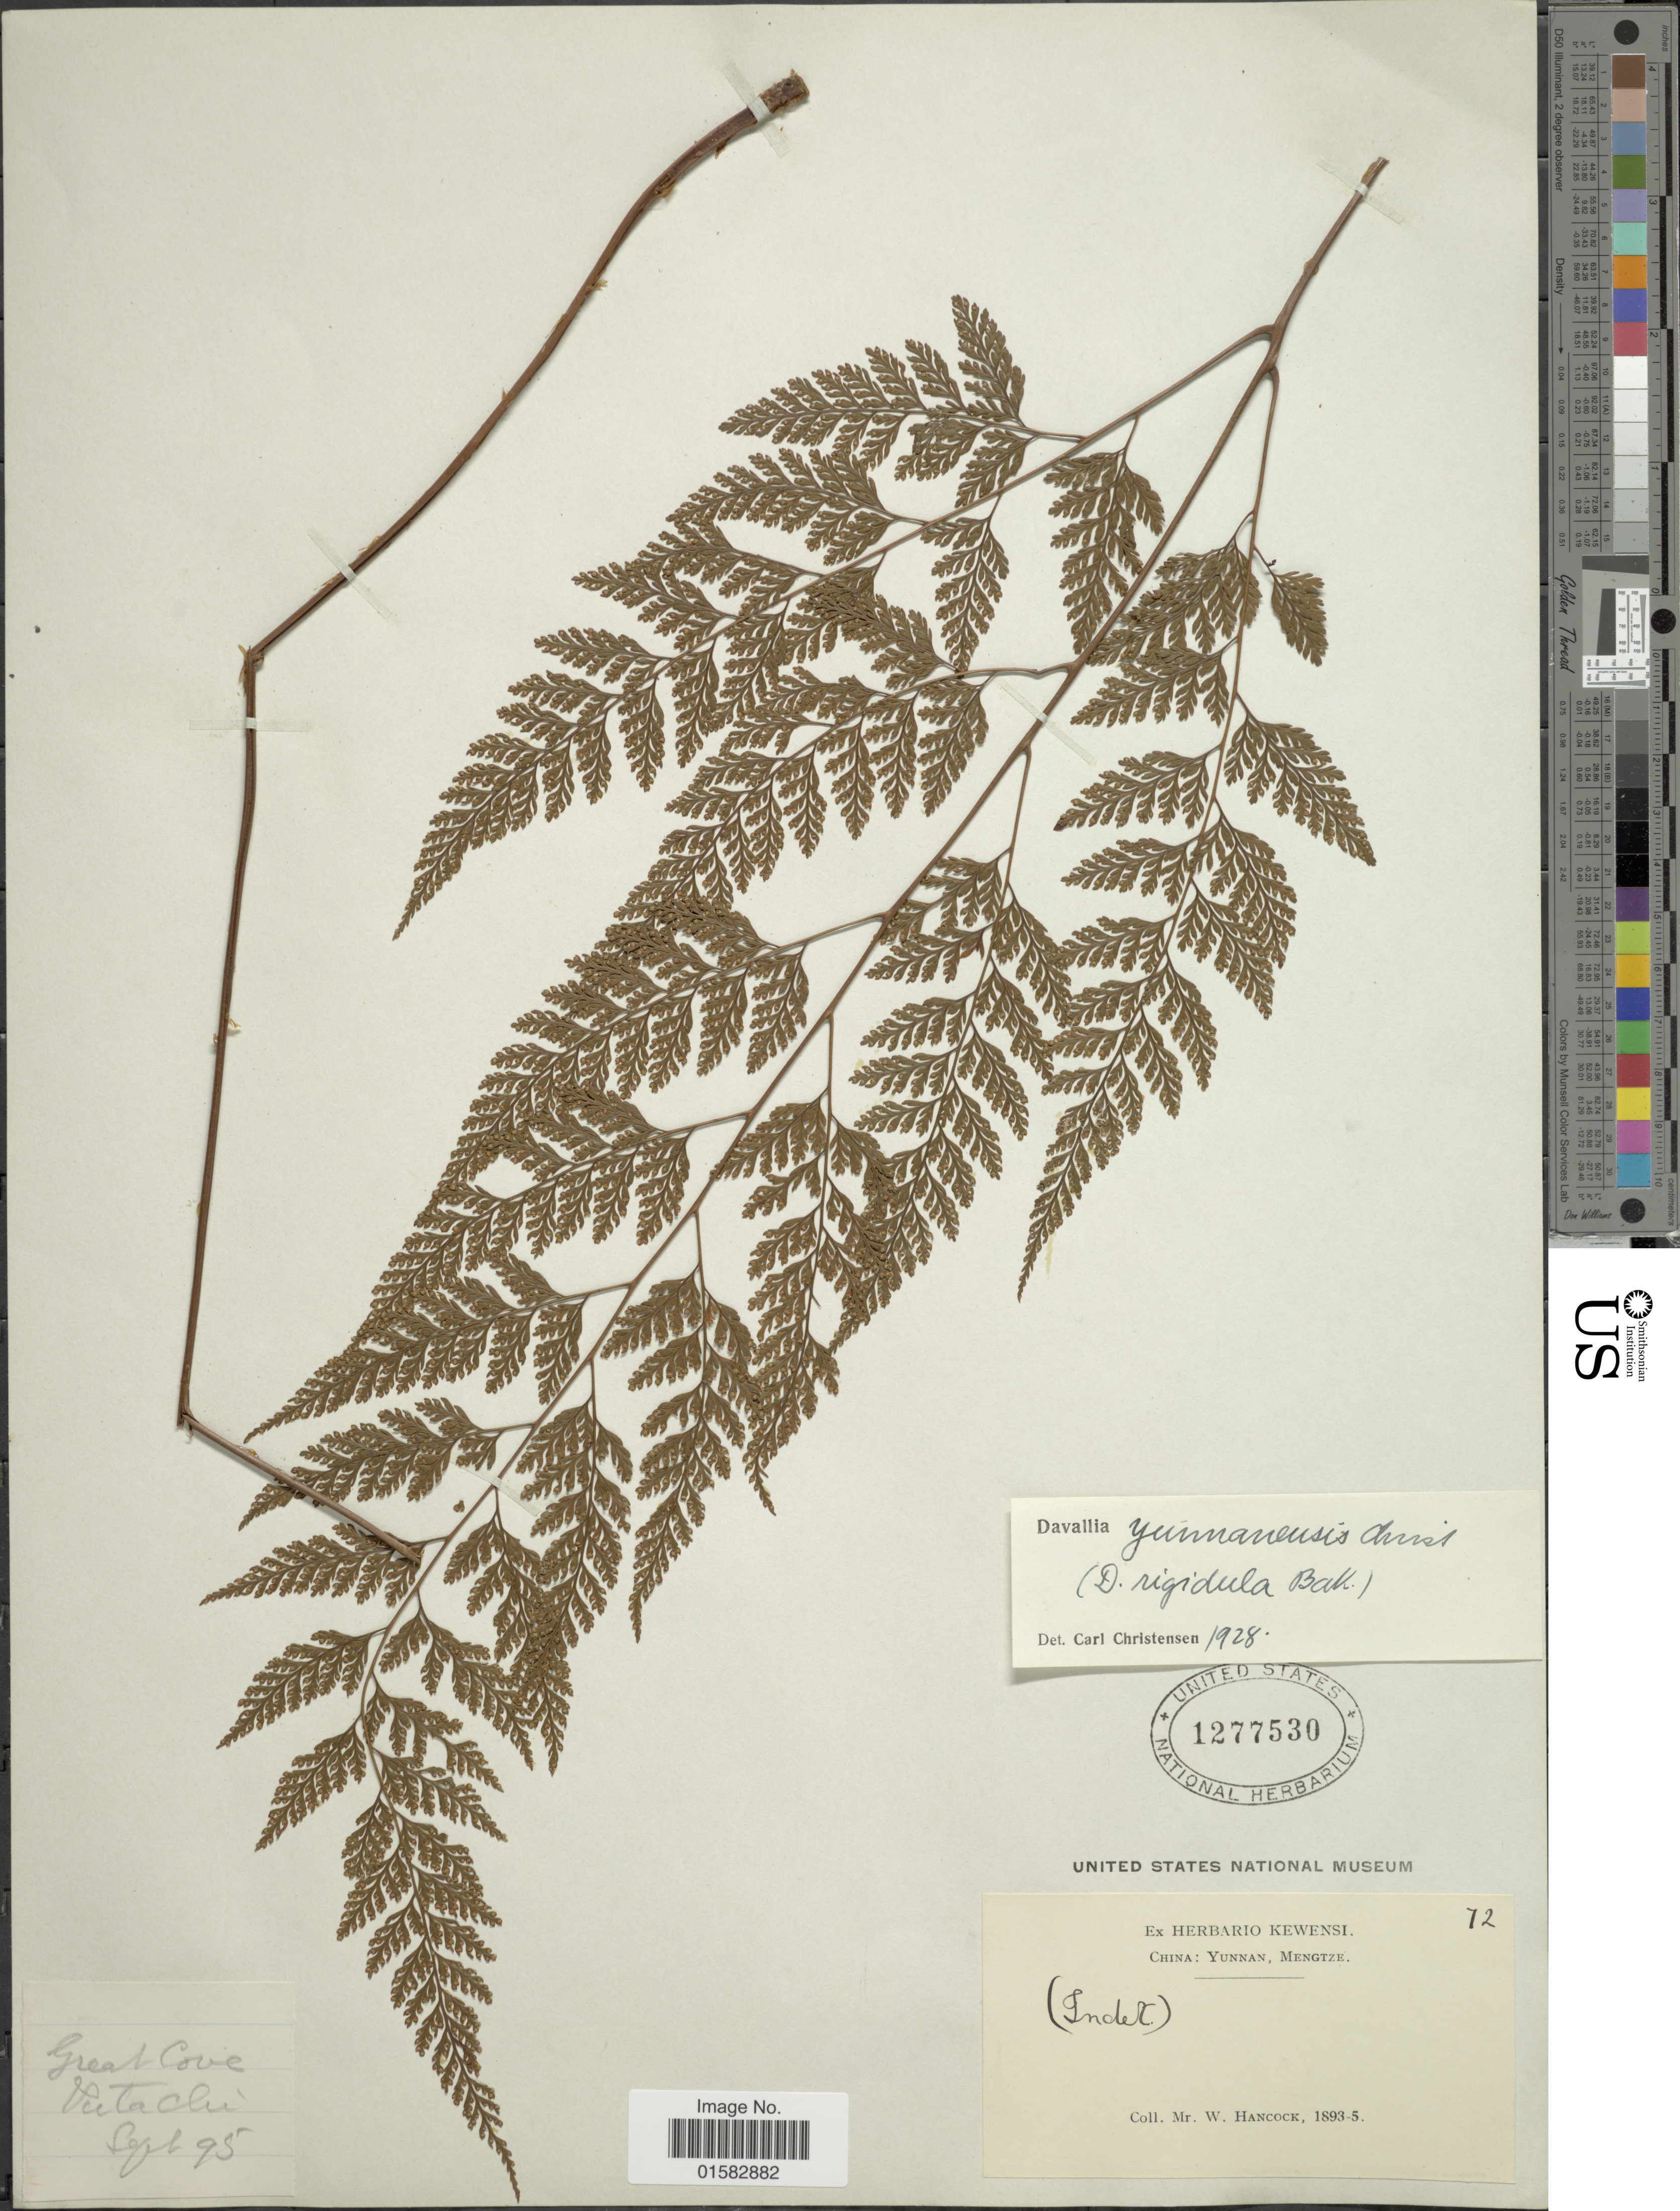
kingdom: Plantae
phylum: Tracheophyta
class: Polypodiopsida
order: Polypodiales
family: Davalliaceae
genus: Davallia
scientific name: Davallia pulchra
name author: D. Don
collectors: W. Hancock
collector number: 72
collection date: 1893/1895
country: China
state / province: Yunnan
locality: Mengtze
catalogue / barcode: US 1277530